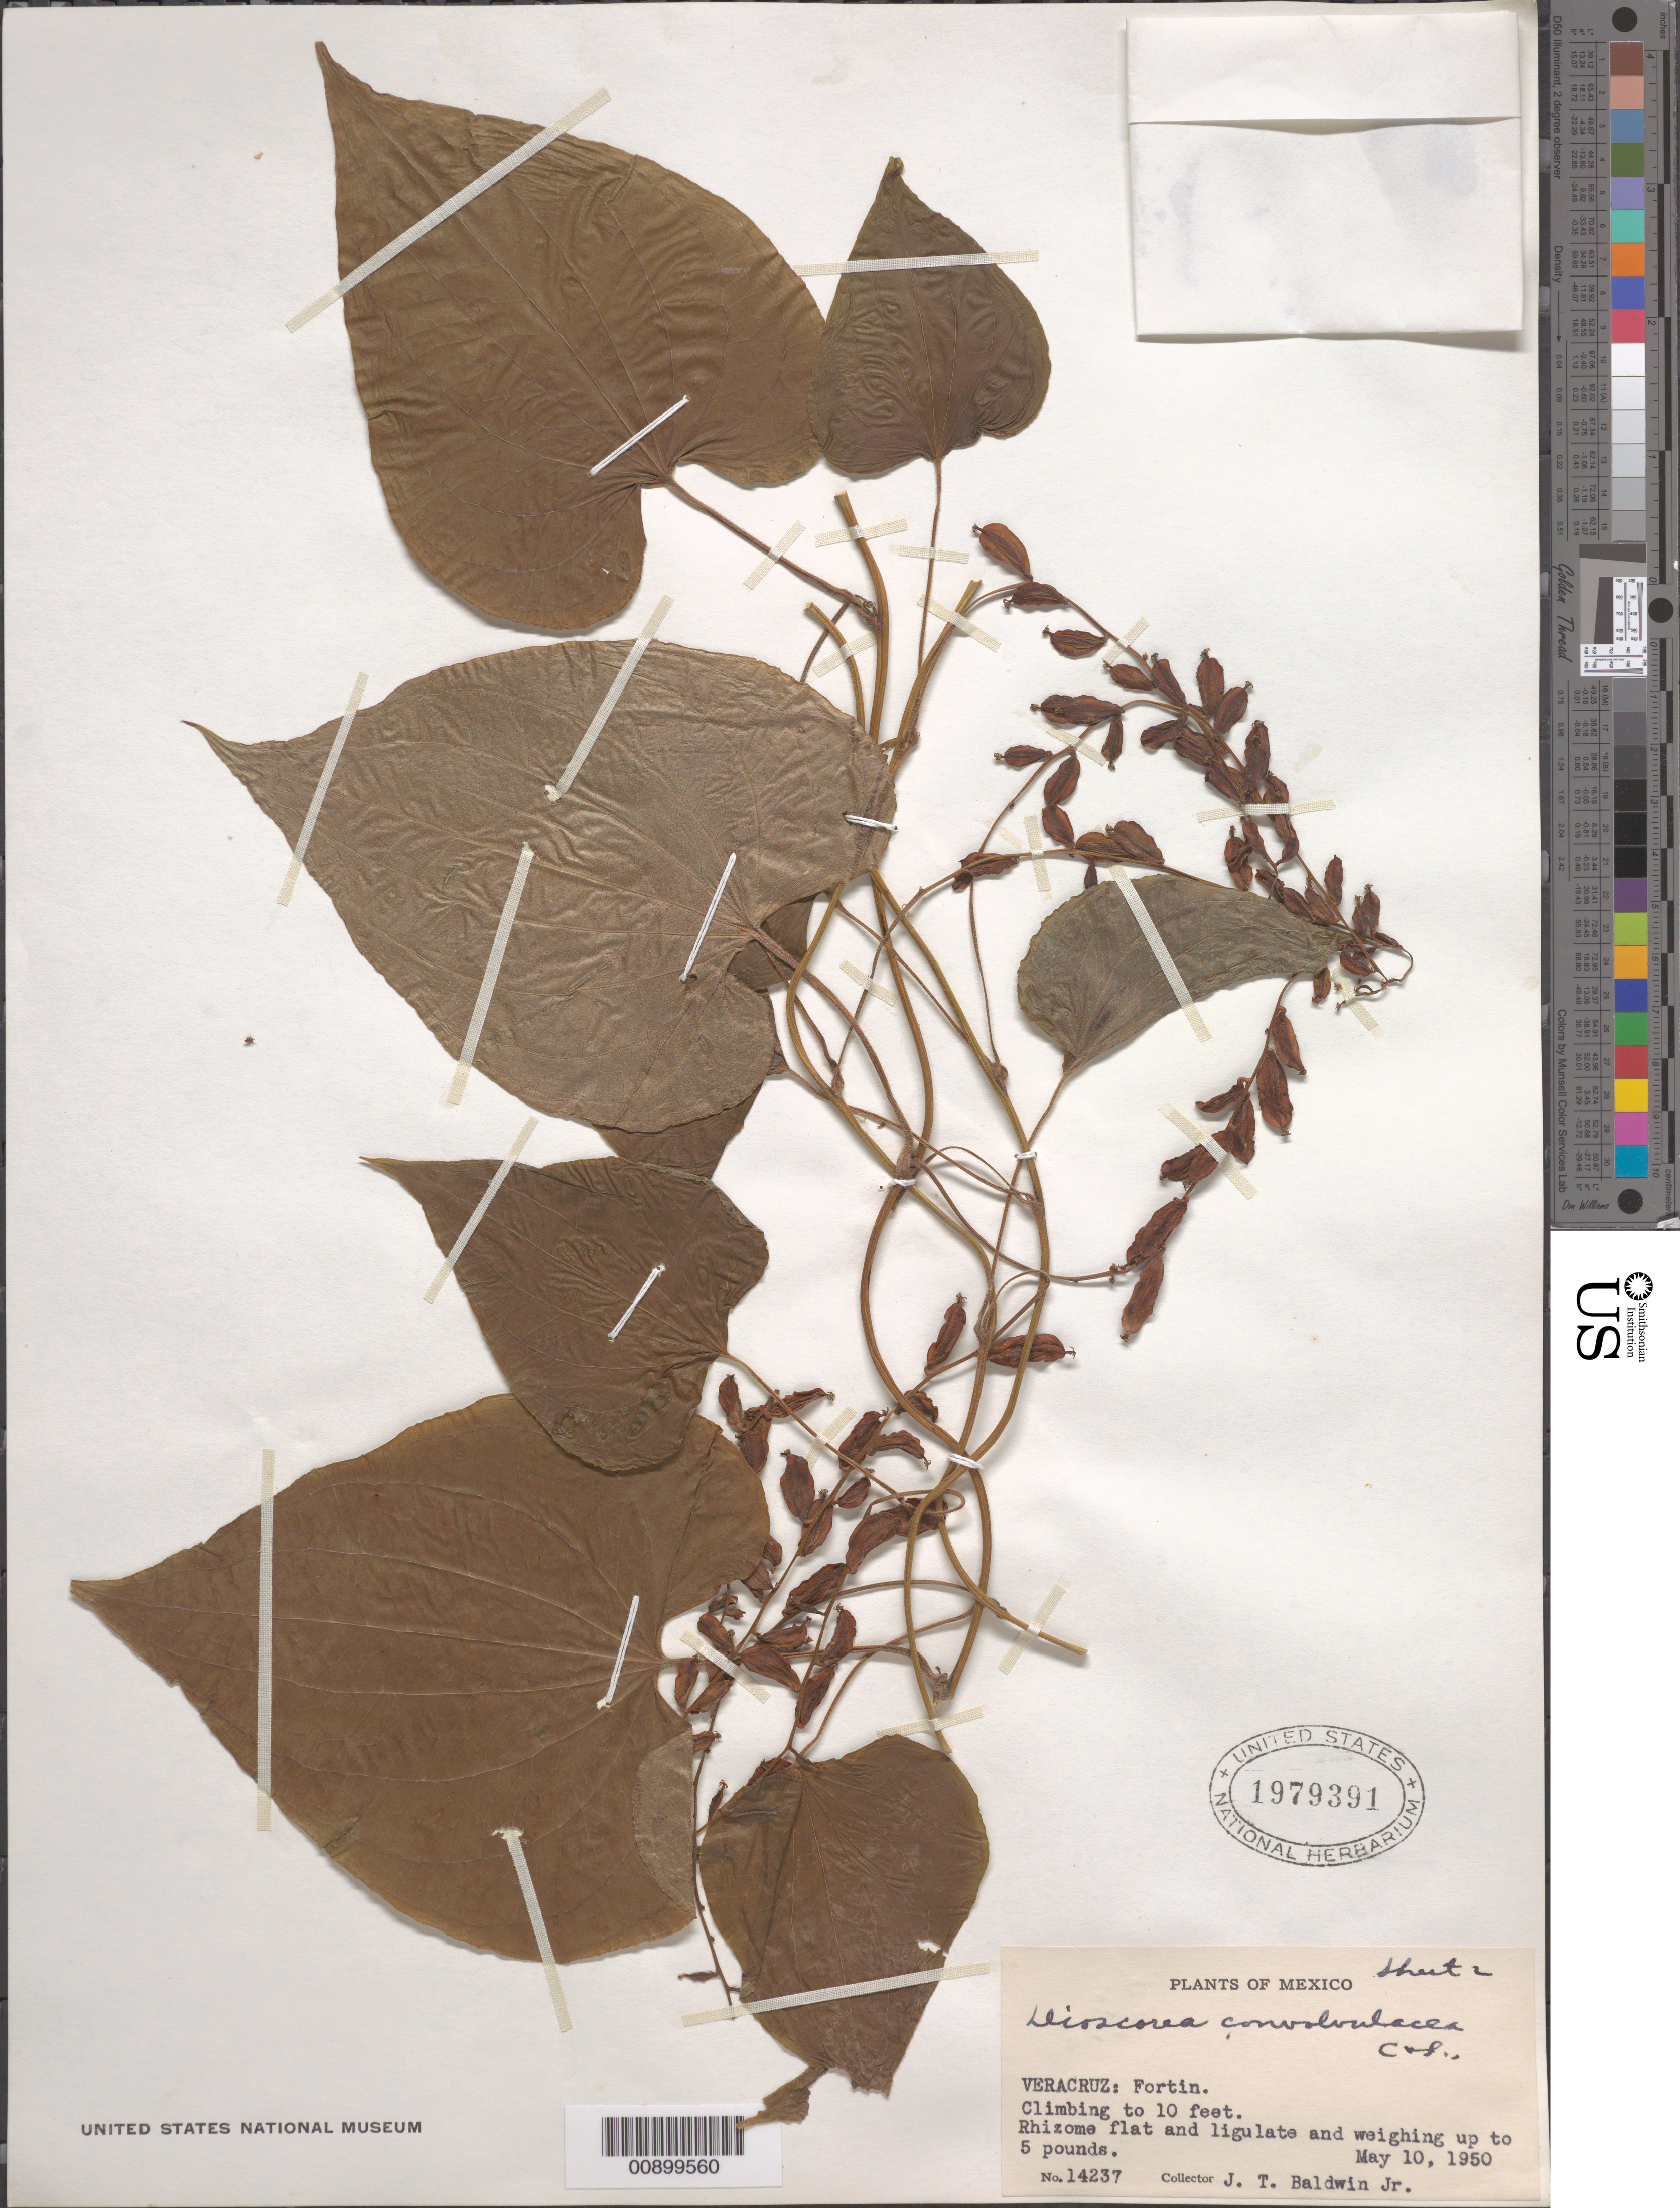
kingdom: Plantae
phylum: Tracheophyta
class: Liliopsida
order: Dioscoreales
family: Dioscoreaceae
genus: Dioscorea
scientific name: Dioscorea convolvulacea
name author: Schltdl. & Cham.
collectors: J. T. Baldwin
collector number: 14237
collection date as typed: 10 May 1950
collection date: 1950-05-10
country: Mexico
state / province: Veracruz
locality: Veracruz: Fortin.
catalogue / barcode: US 1979391